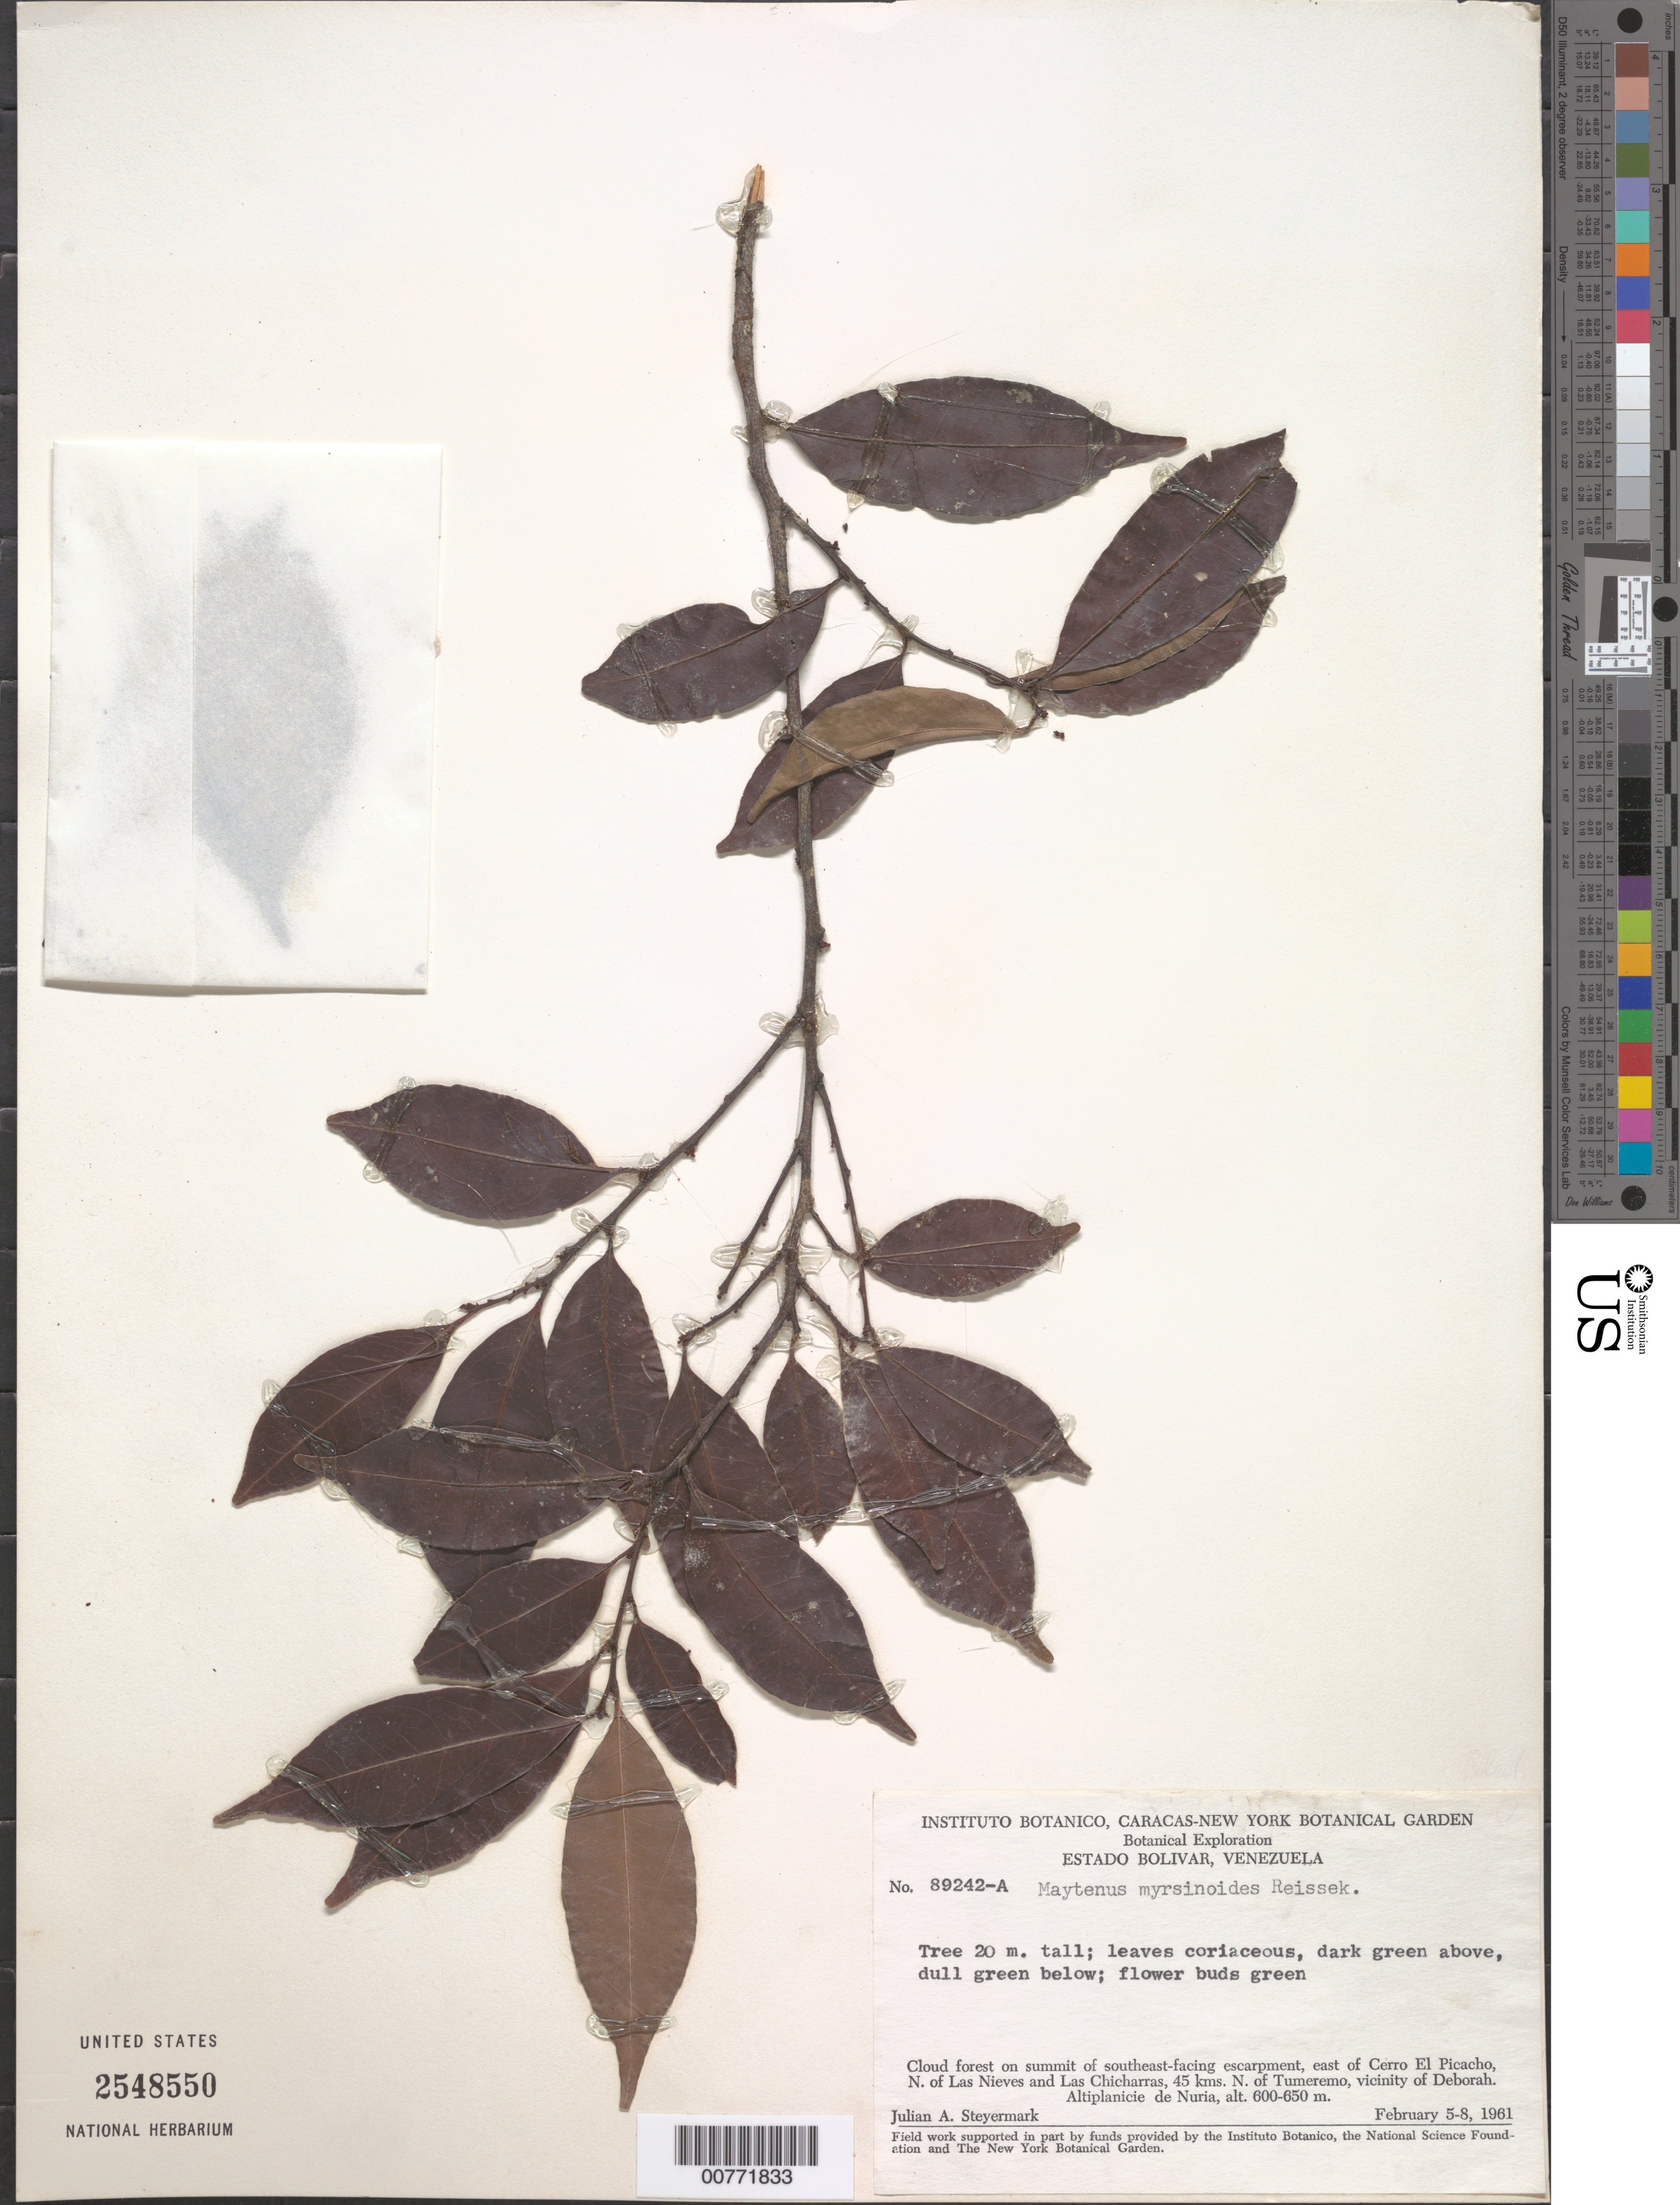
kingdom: Plantae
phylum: Tracheophyta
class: Magnoliopsida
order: Celastrales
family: Celastraceae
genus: Maytenus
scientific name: Maytenus myrsinoides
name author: Reissek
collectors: J. Steyermark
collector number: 89242 A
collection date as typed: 5-Feb-61 to 8-Feb-61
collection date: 1961-02-05/1961-02-08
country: Venezuela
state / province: Bolívar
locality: Cerro El Picacho, N of Las Nieves, 45 km N of Tumeremo, Altiplanicie de Nuria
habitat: Cloud forest on summit of SE facing escarpment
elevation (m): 600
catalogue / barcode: US 2548550